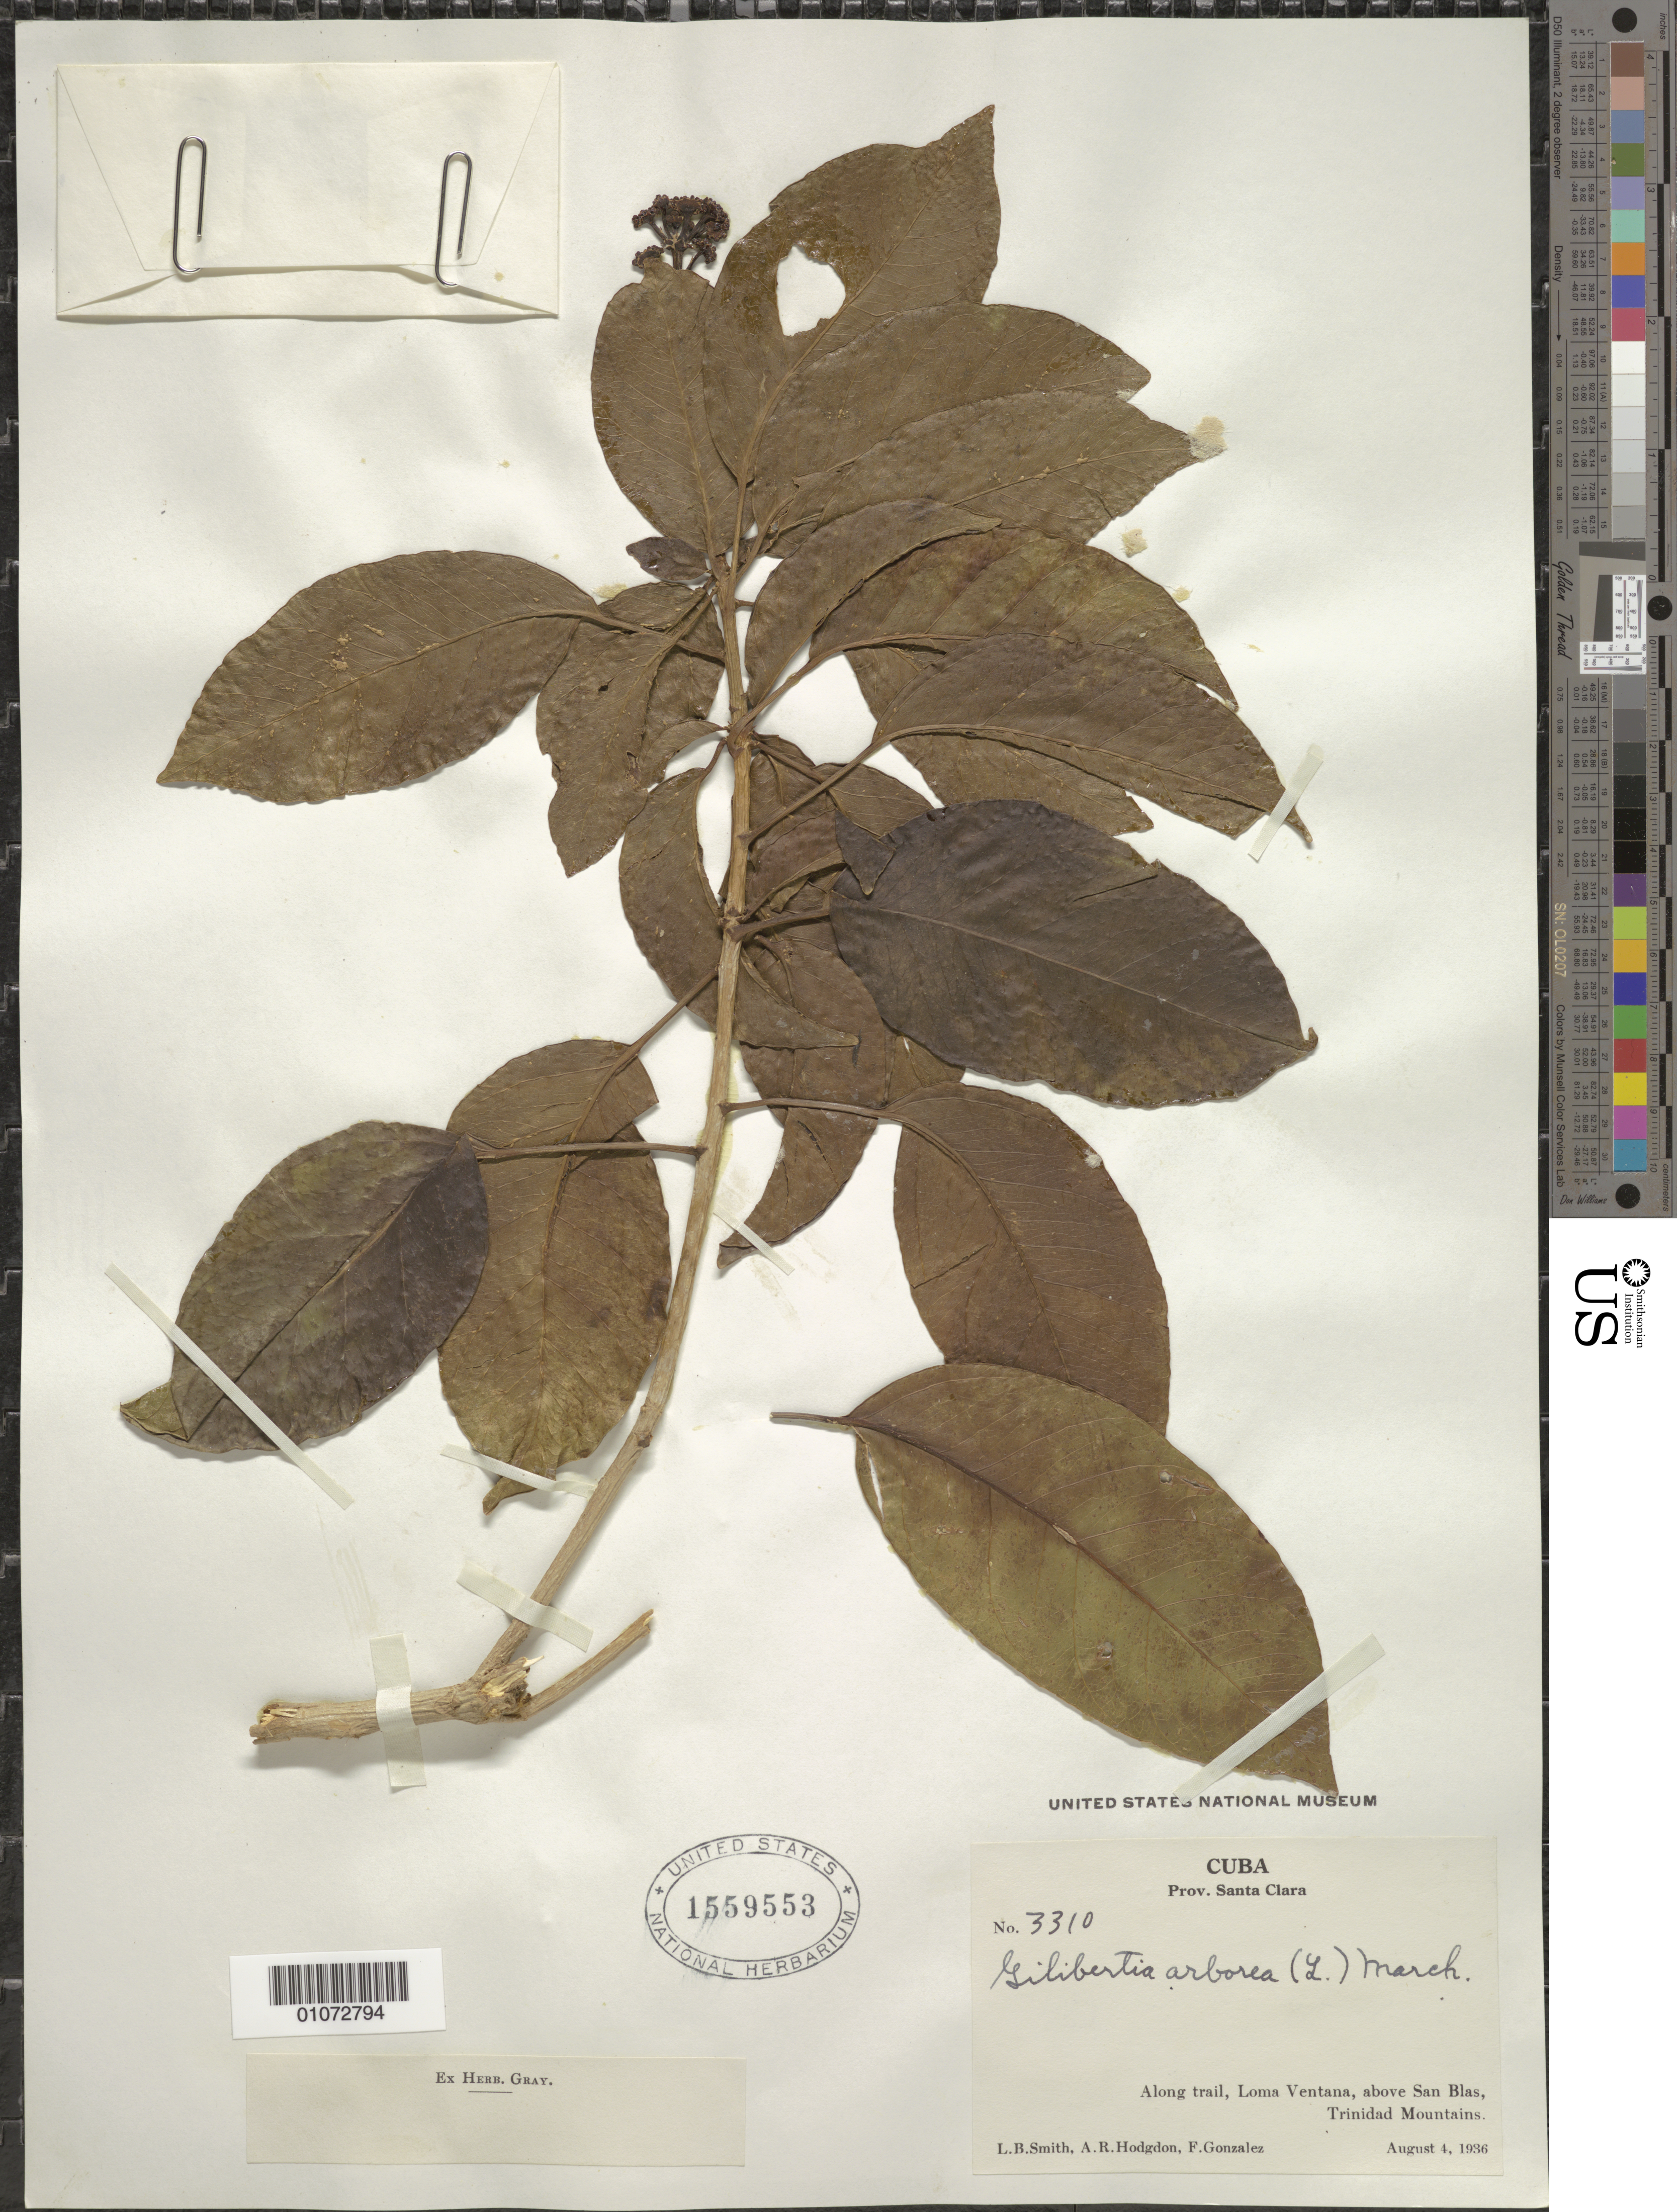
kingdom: Plantae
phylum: Tracheophyta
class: Magnoliopsida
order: Apiales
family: Araliaceae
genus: Dendropanax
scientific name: Dendropanax arboreus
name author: (L.) Decne. & Planch.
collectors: L. Smith, A. R. Hodgdon & F. Gonzalez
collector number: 3310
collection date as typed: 04 Aug 1936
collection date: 1936-08-04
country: Cuba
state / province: Villa Clara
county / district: Santa Clara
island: Cuba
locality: Along trail, Loma Ventana, above San Blas, Trinidad Mountains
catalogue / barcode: US 1559553